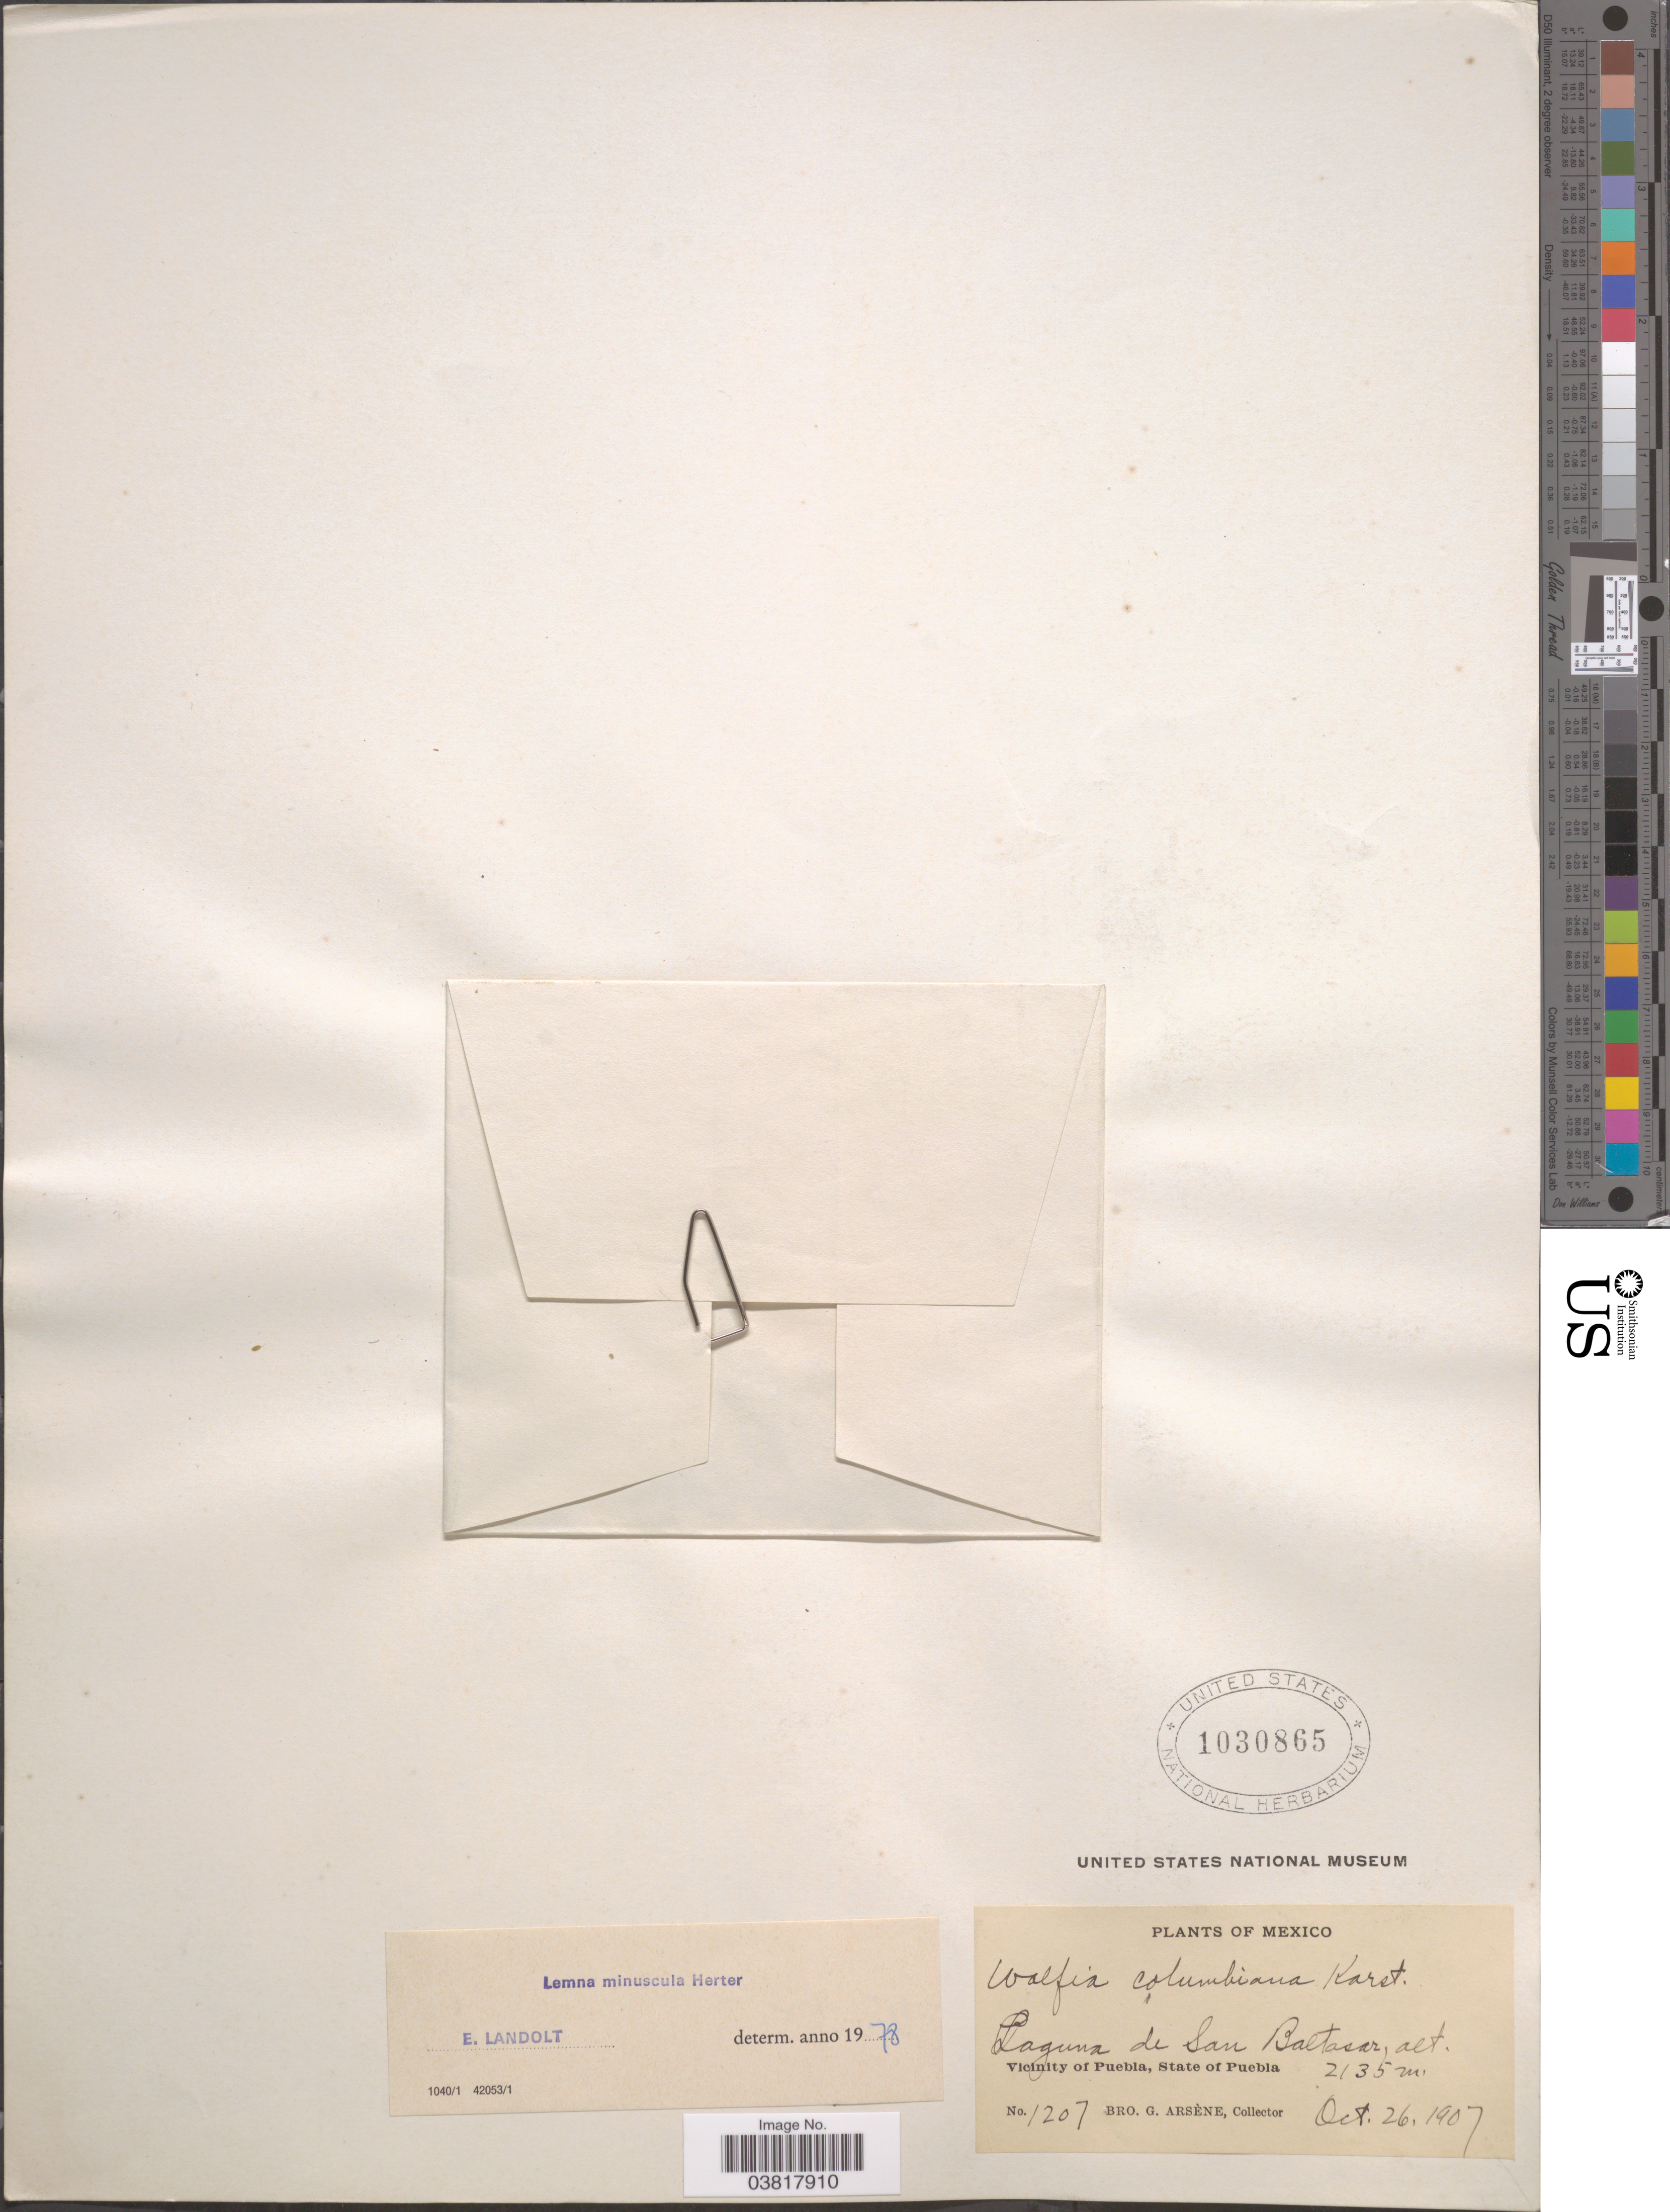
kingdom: Plantae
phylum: Tracheophyta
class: Liliopsida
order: Alismatales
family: Araceae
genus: Lemna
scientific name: Lemna minuscula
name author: Herter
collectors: Bro. G. Arsène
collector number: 1207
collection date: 1907-10-26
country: Mexico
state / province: Puebla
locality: Laguna de San Baltasar. Vicinity of Puebla.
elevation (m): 2135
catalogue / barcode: US 1030865